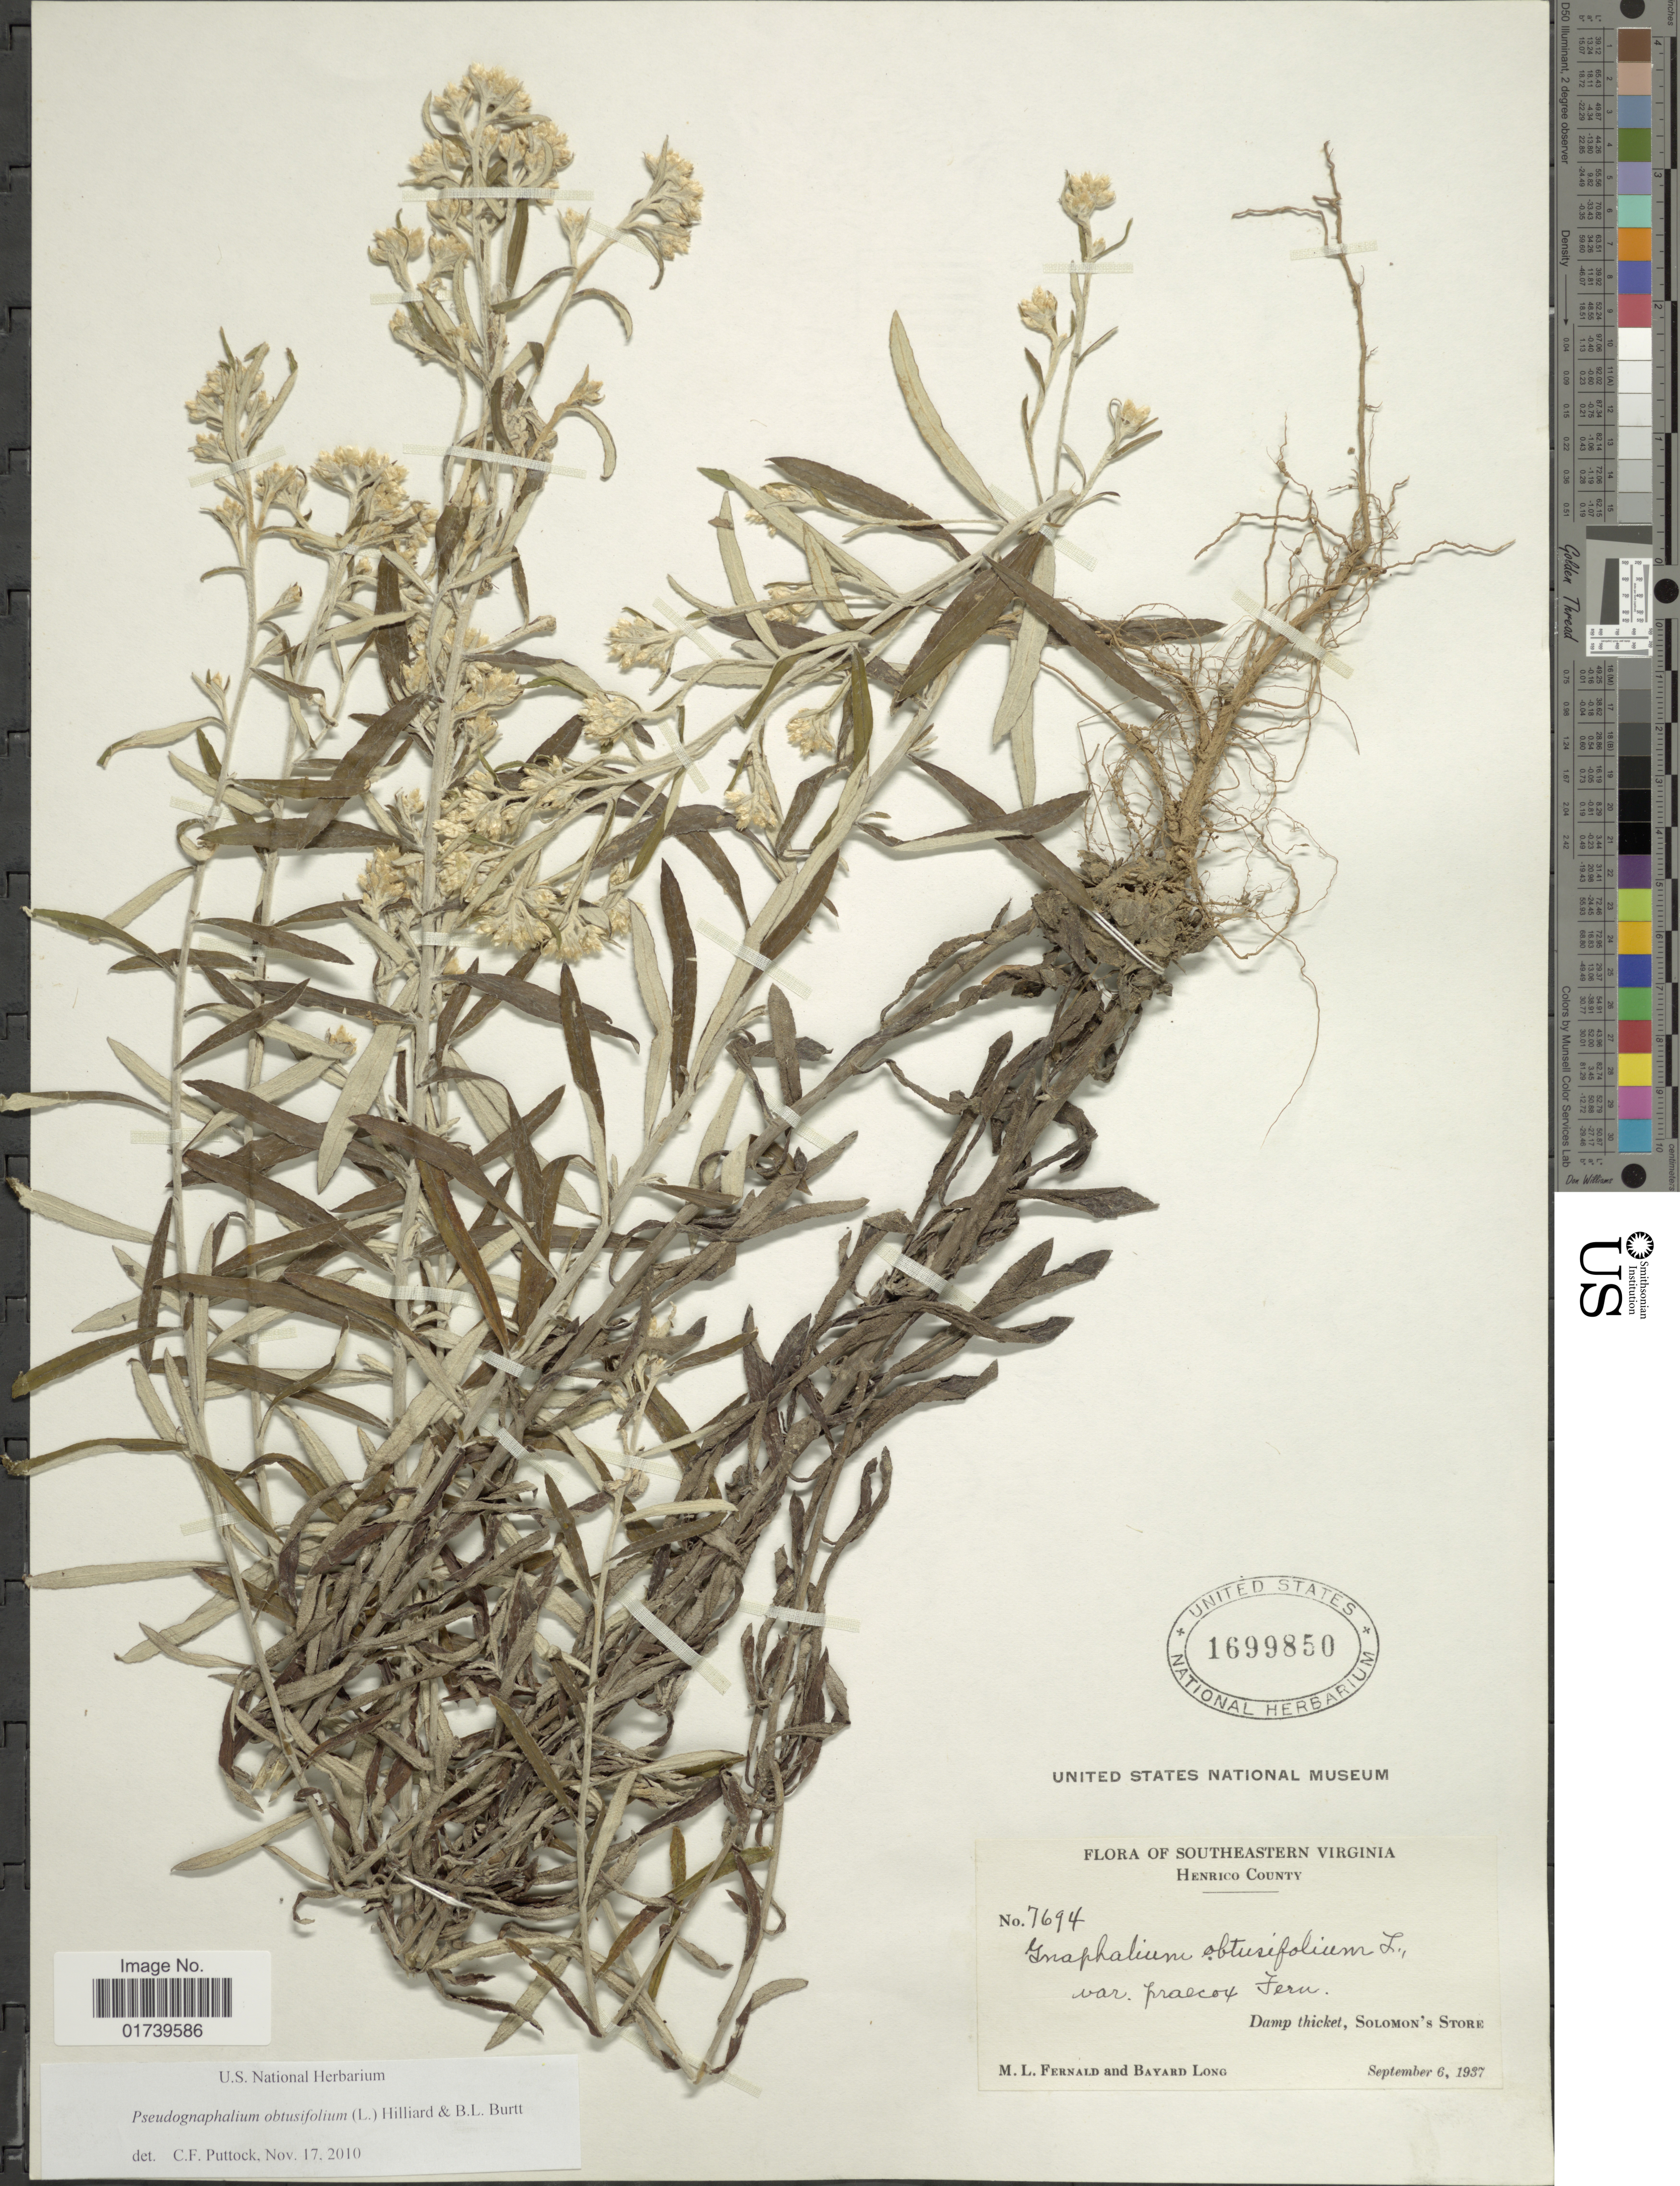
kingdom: Plantae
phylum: Tracheophyta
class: Magnoliopsida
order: Asterales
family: Asteraceae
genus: Pseudognaphalium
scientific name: Pseudognaphalium obtusifolium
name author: (L.) Hilliard & B.L. Burtt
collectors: M. L. Fernald & B. Long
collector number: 7694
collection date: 1937-09-06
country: United States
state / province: Virginia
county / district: Henrico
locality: Southeastern Virginia, Henrico County, Solomon's Store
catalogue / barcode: US 1699850